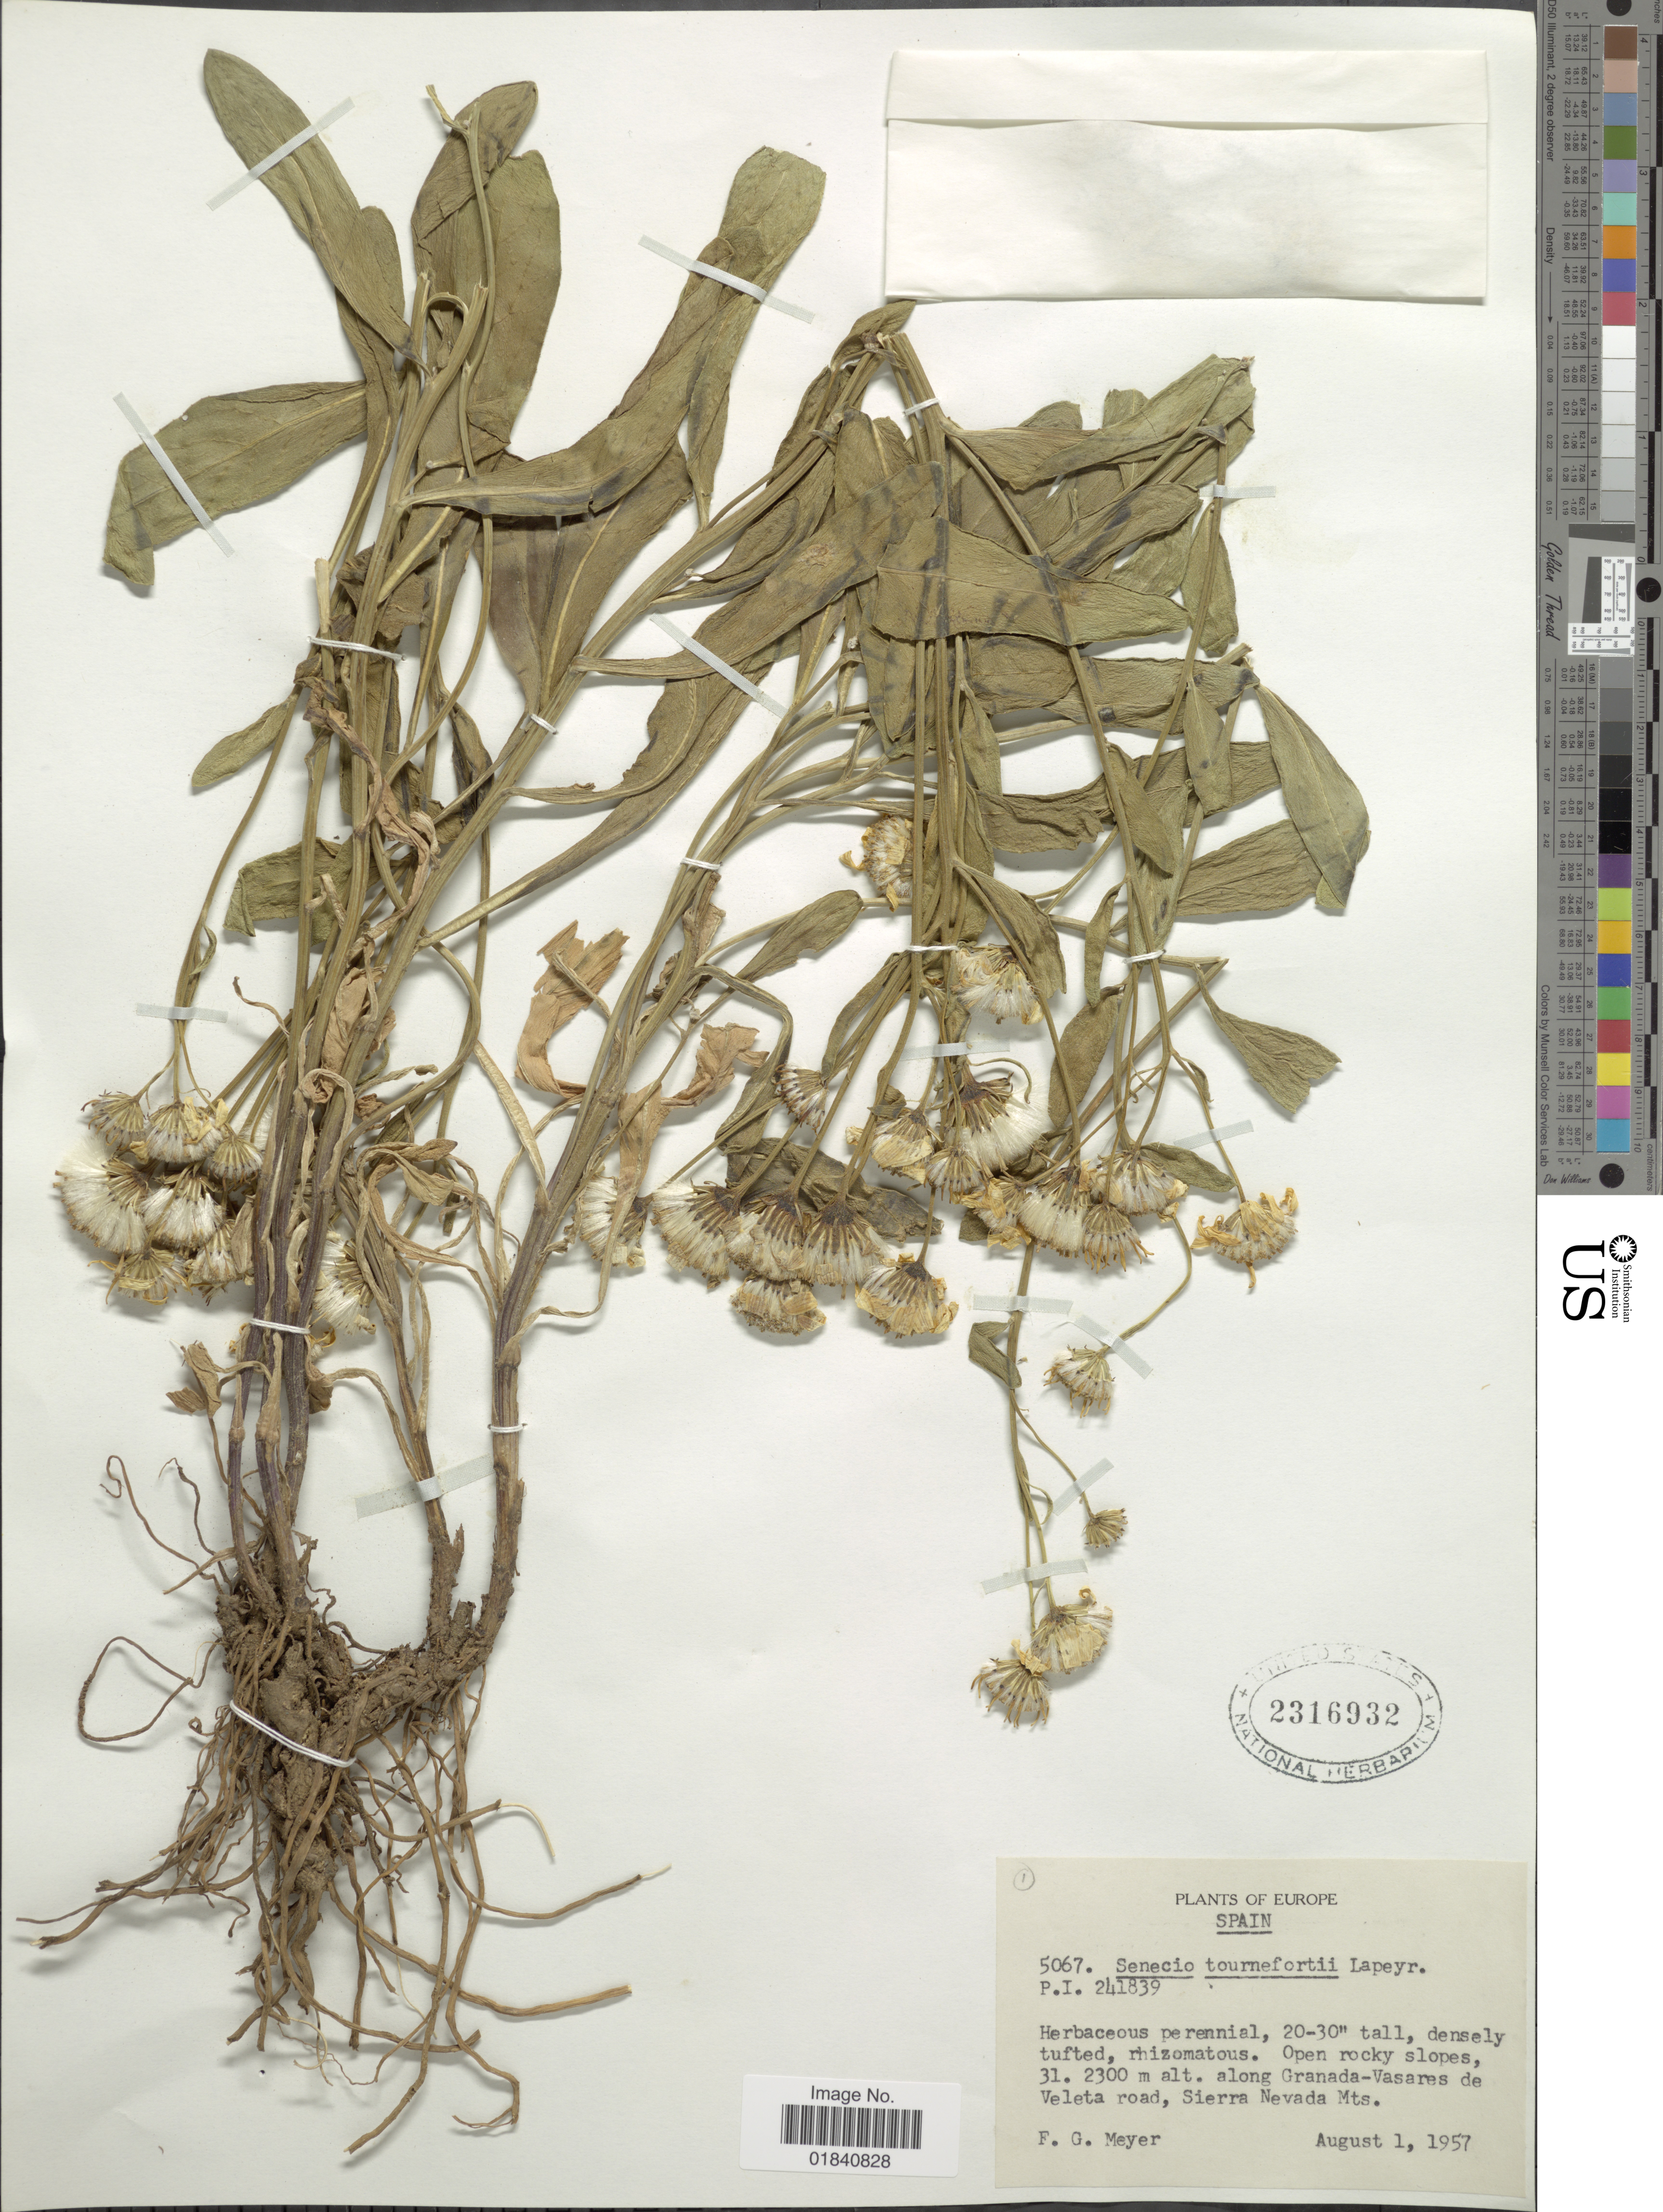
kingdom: Plantae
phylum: Tracheophyta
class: Magnoliopsida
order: Asterales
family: Asteraceae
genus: Senecio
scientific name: Senecio pyrenaicus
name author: L.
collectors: F. G. Meyer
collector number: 5067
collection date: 1957-08-01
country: Spain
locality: Along Granada-Vasares de Veleta road, Sierra Nevada Mts.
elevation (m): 2300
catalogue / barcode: US 2316932